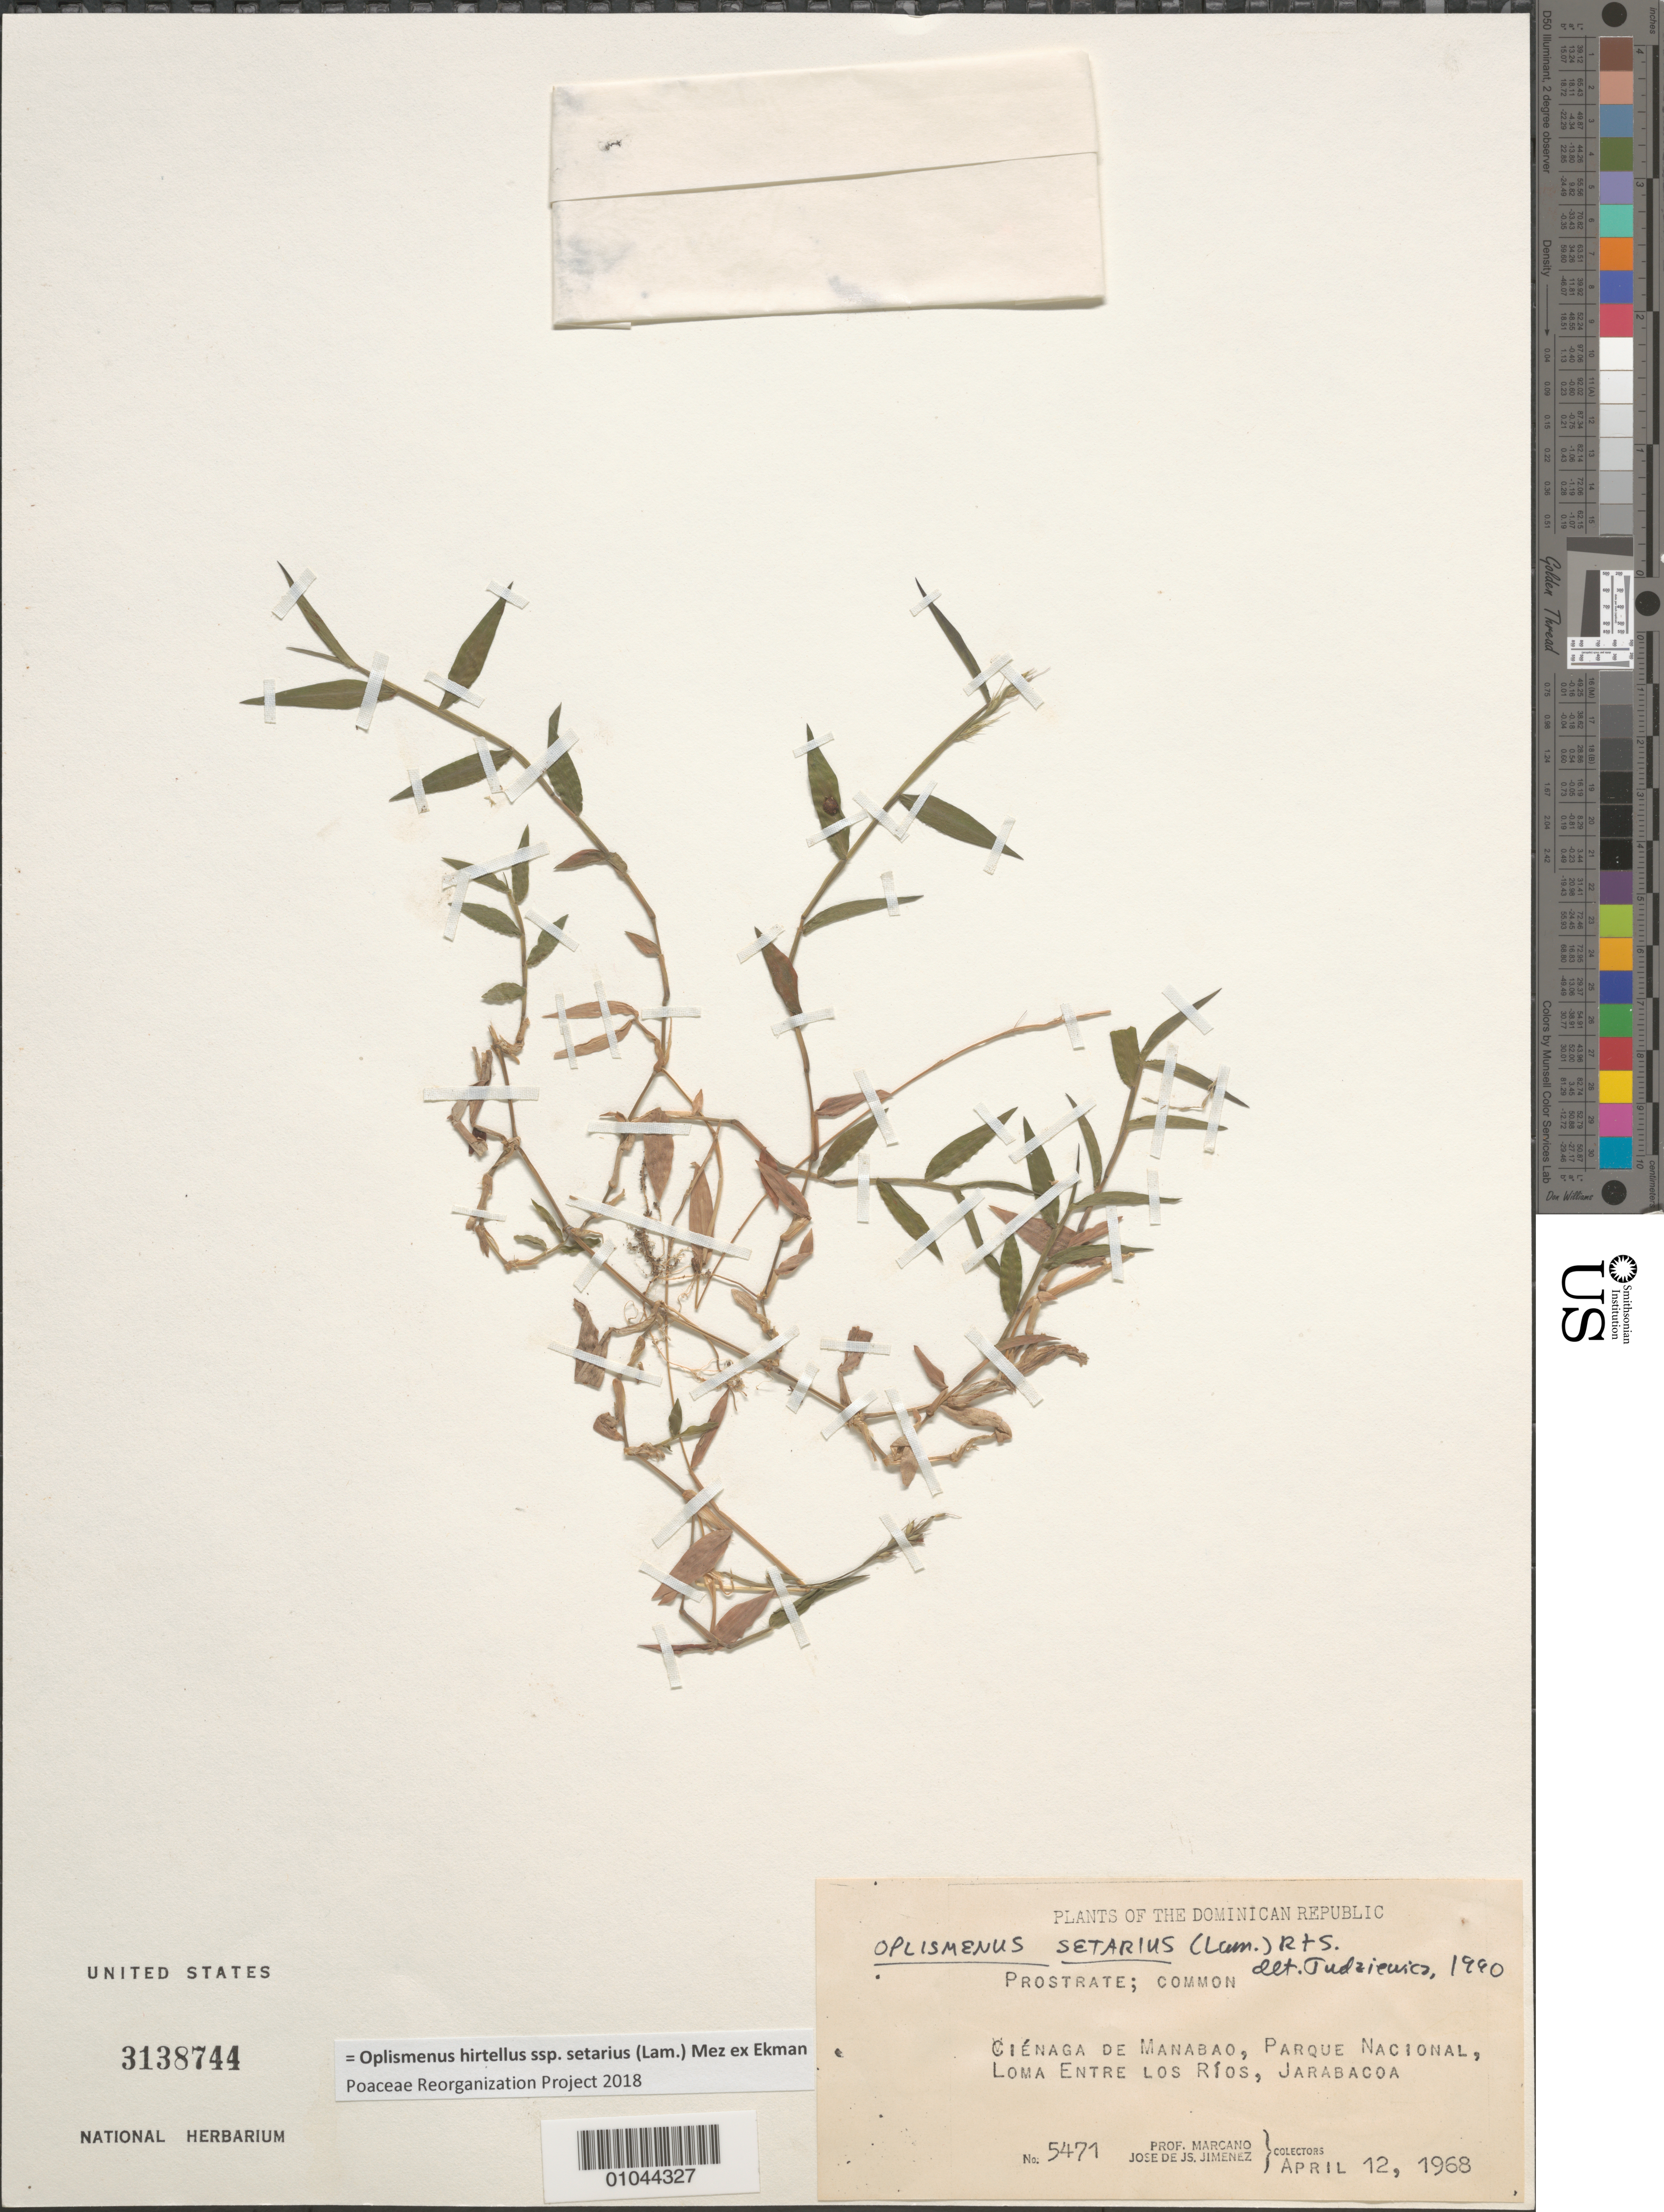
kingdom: Plantae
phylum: Tracheophyta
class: Liliopsida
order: Poales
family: Poaceae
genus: Oplismenus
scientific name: Oplismenus hirtellus subsp. setarius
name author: (Lam.) Mez ex Ekman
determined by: Poaceae Reorganization Project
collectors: E. J. Marcano F. & J. J. Jiménez Almonte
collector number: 5471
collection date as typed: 12 Apr 1968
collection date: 1968-04-12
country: Dominican Republic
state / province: La Vega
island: Hispaniola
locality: Cienaga de Manabao, Parque Nacional, Loma Entre Los Rios, Jarabacoa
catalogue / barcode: US 3138744